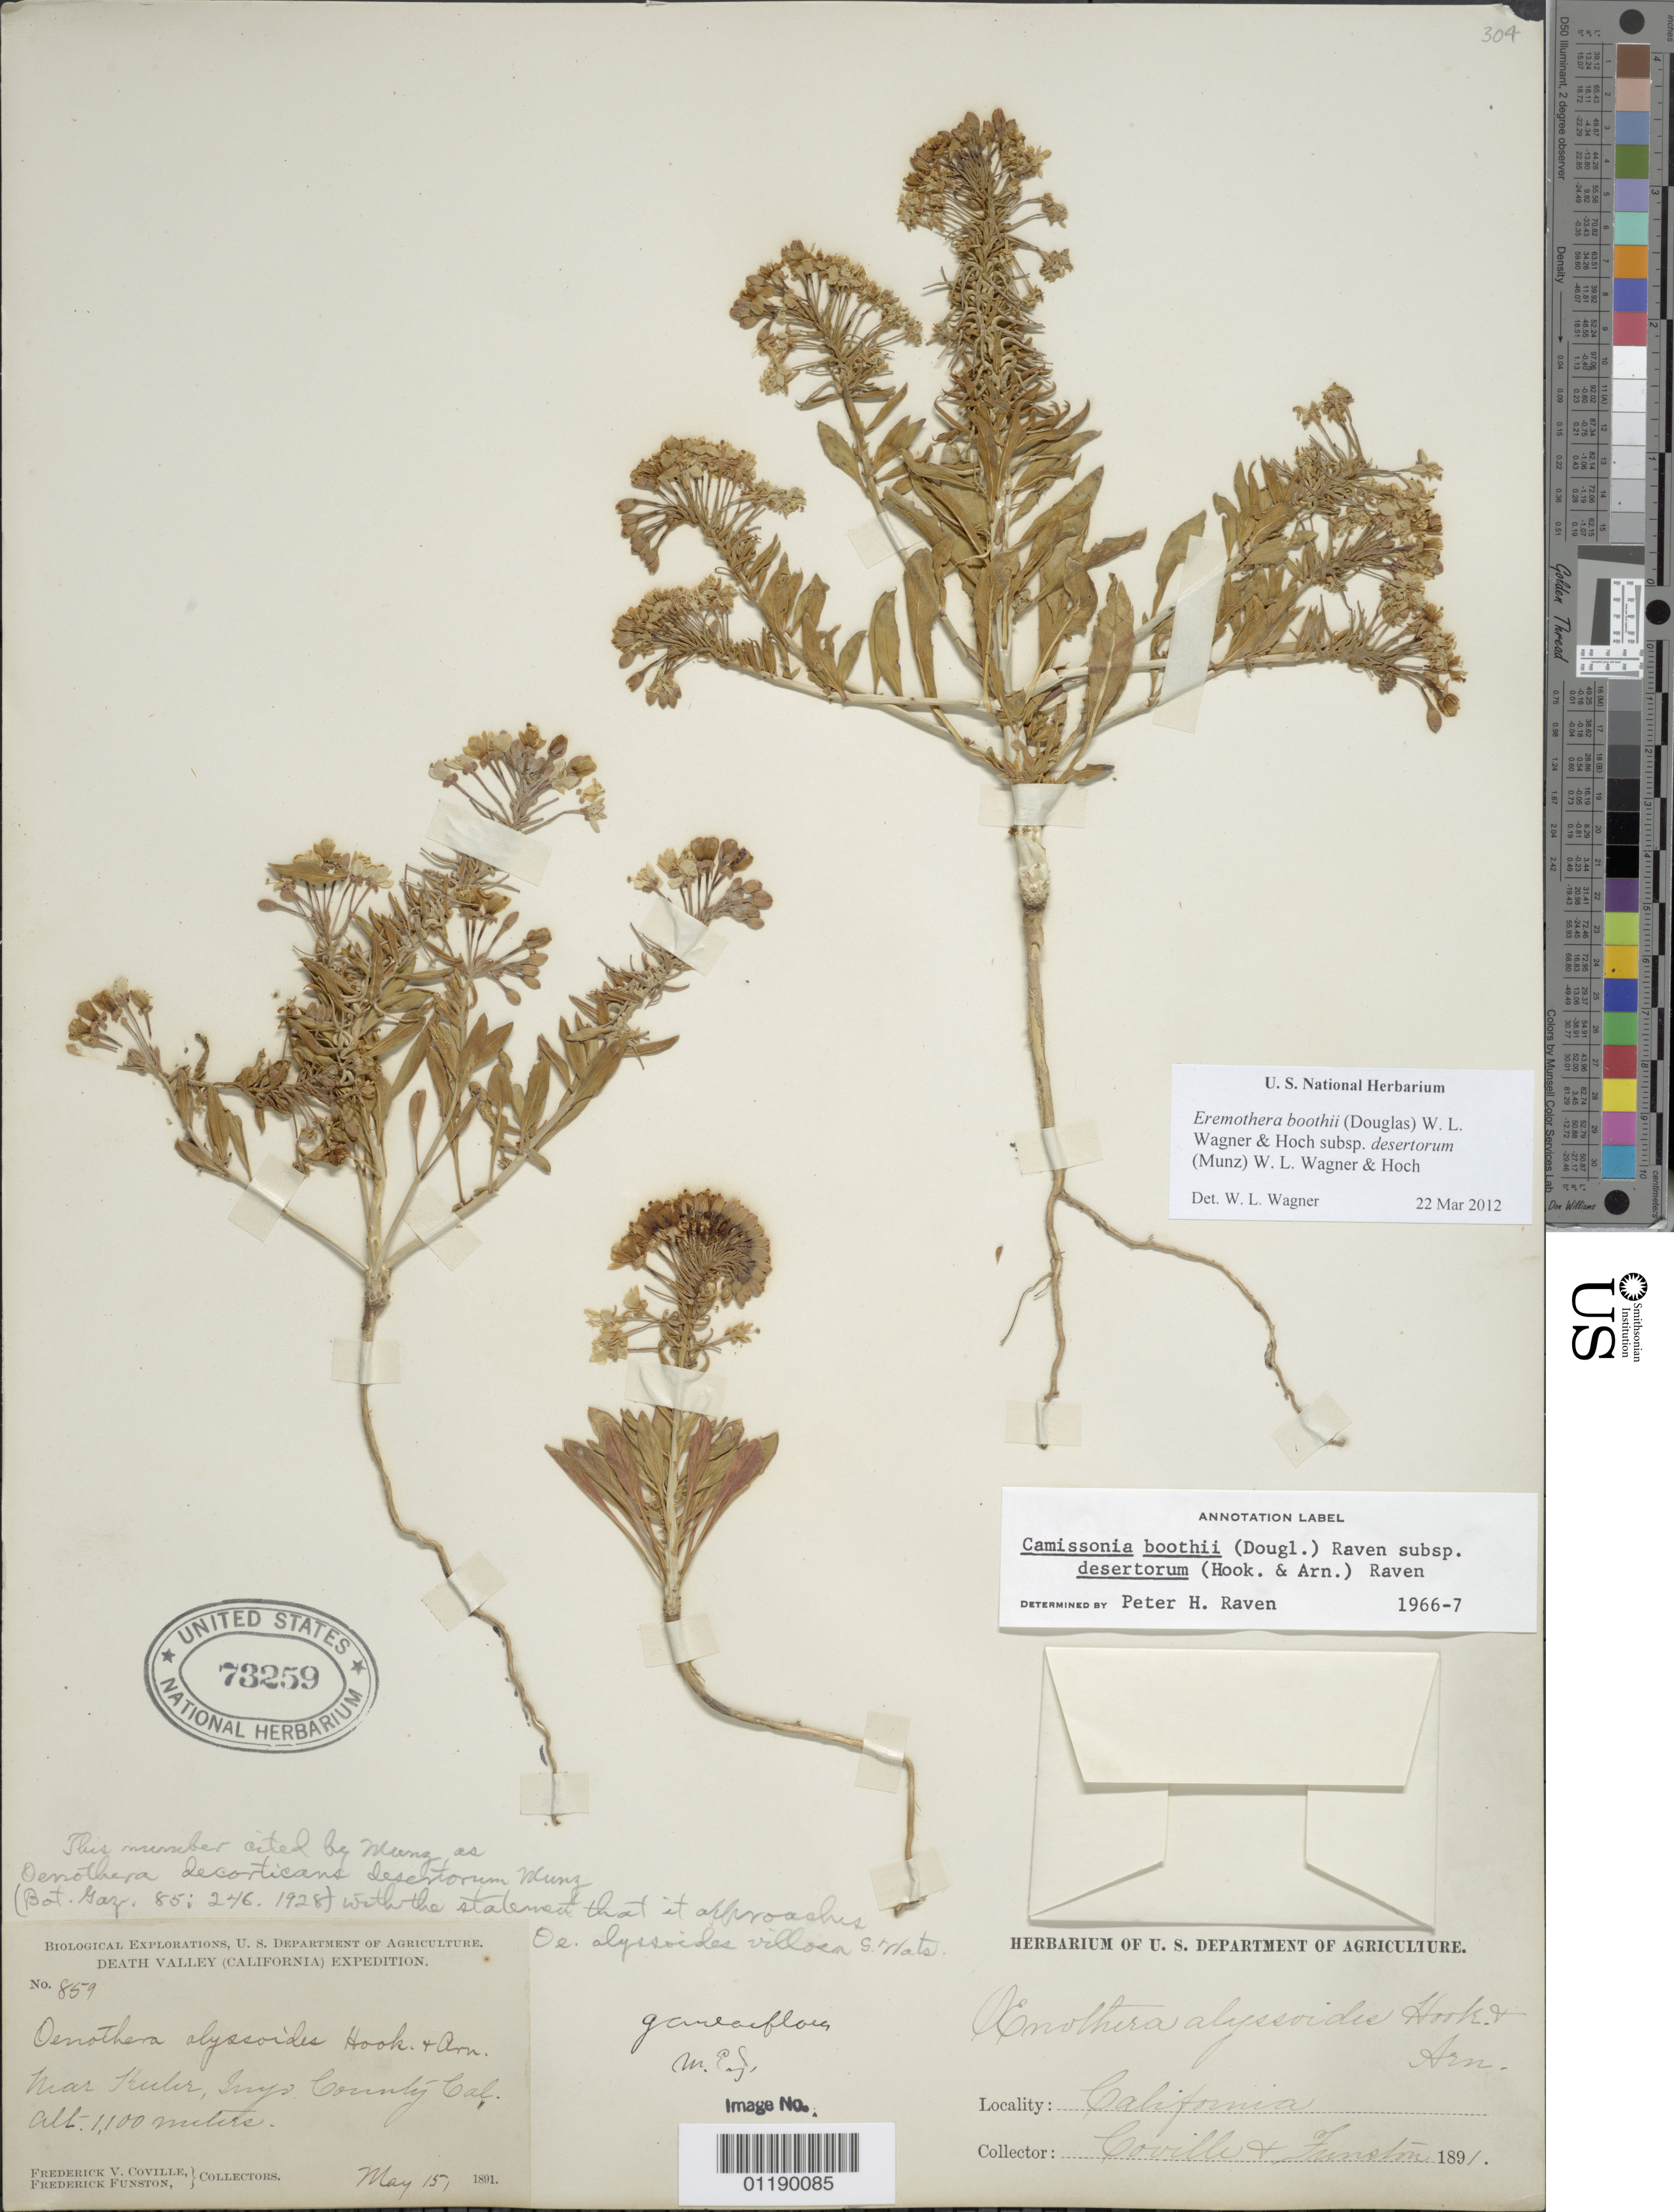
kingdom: Plantae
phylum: Tracheophyta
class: Magnoliopsida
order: Myrtales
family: Onagraceae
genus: Eremothera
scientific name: Eremothera boothii subsp. decorticans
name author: (Hook. & Arn.) W.L. Wagner & Hoch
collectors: F. V. Coville & F. Funston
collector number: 859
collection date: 1891-05-15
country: United States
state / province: California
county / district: Inyo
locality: near Keeler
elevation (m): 335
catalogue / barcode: US 73259